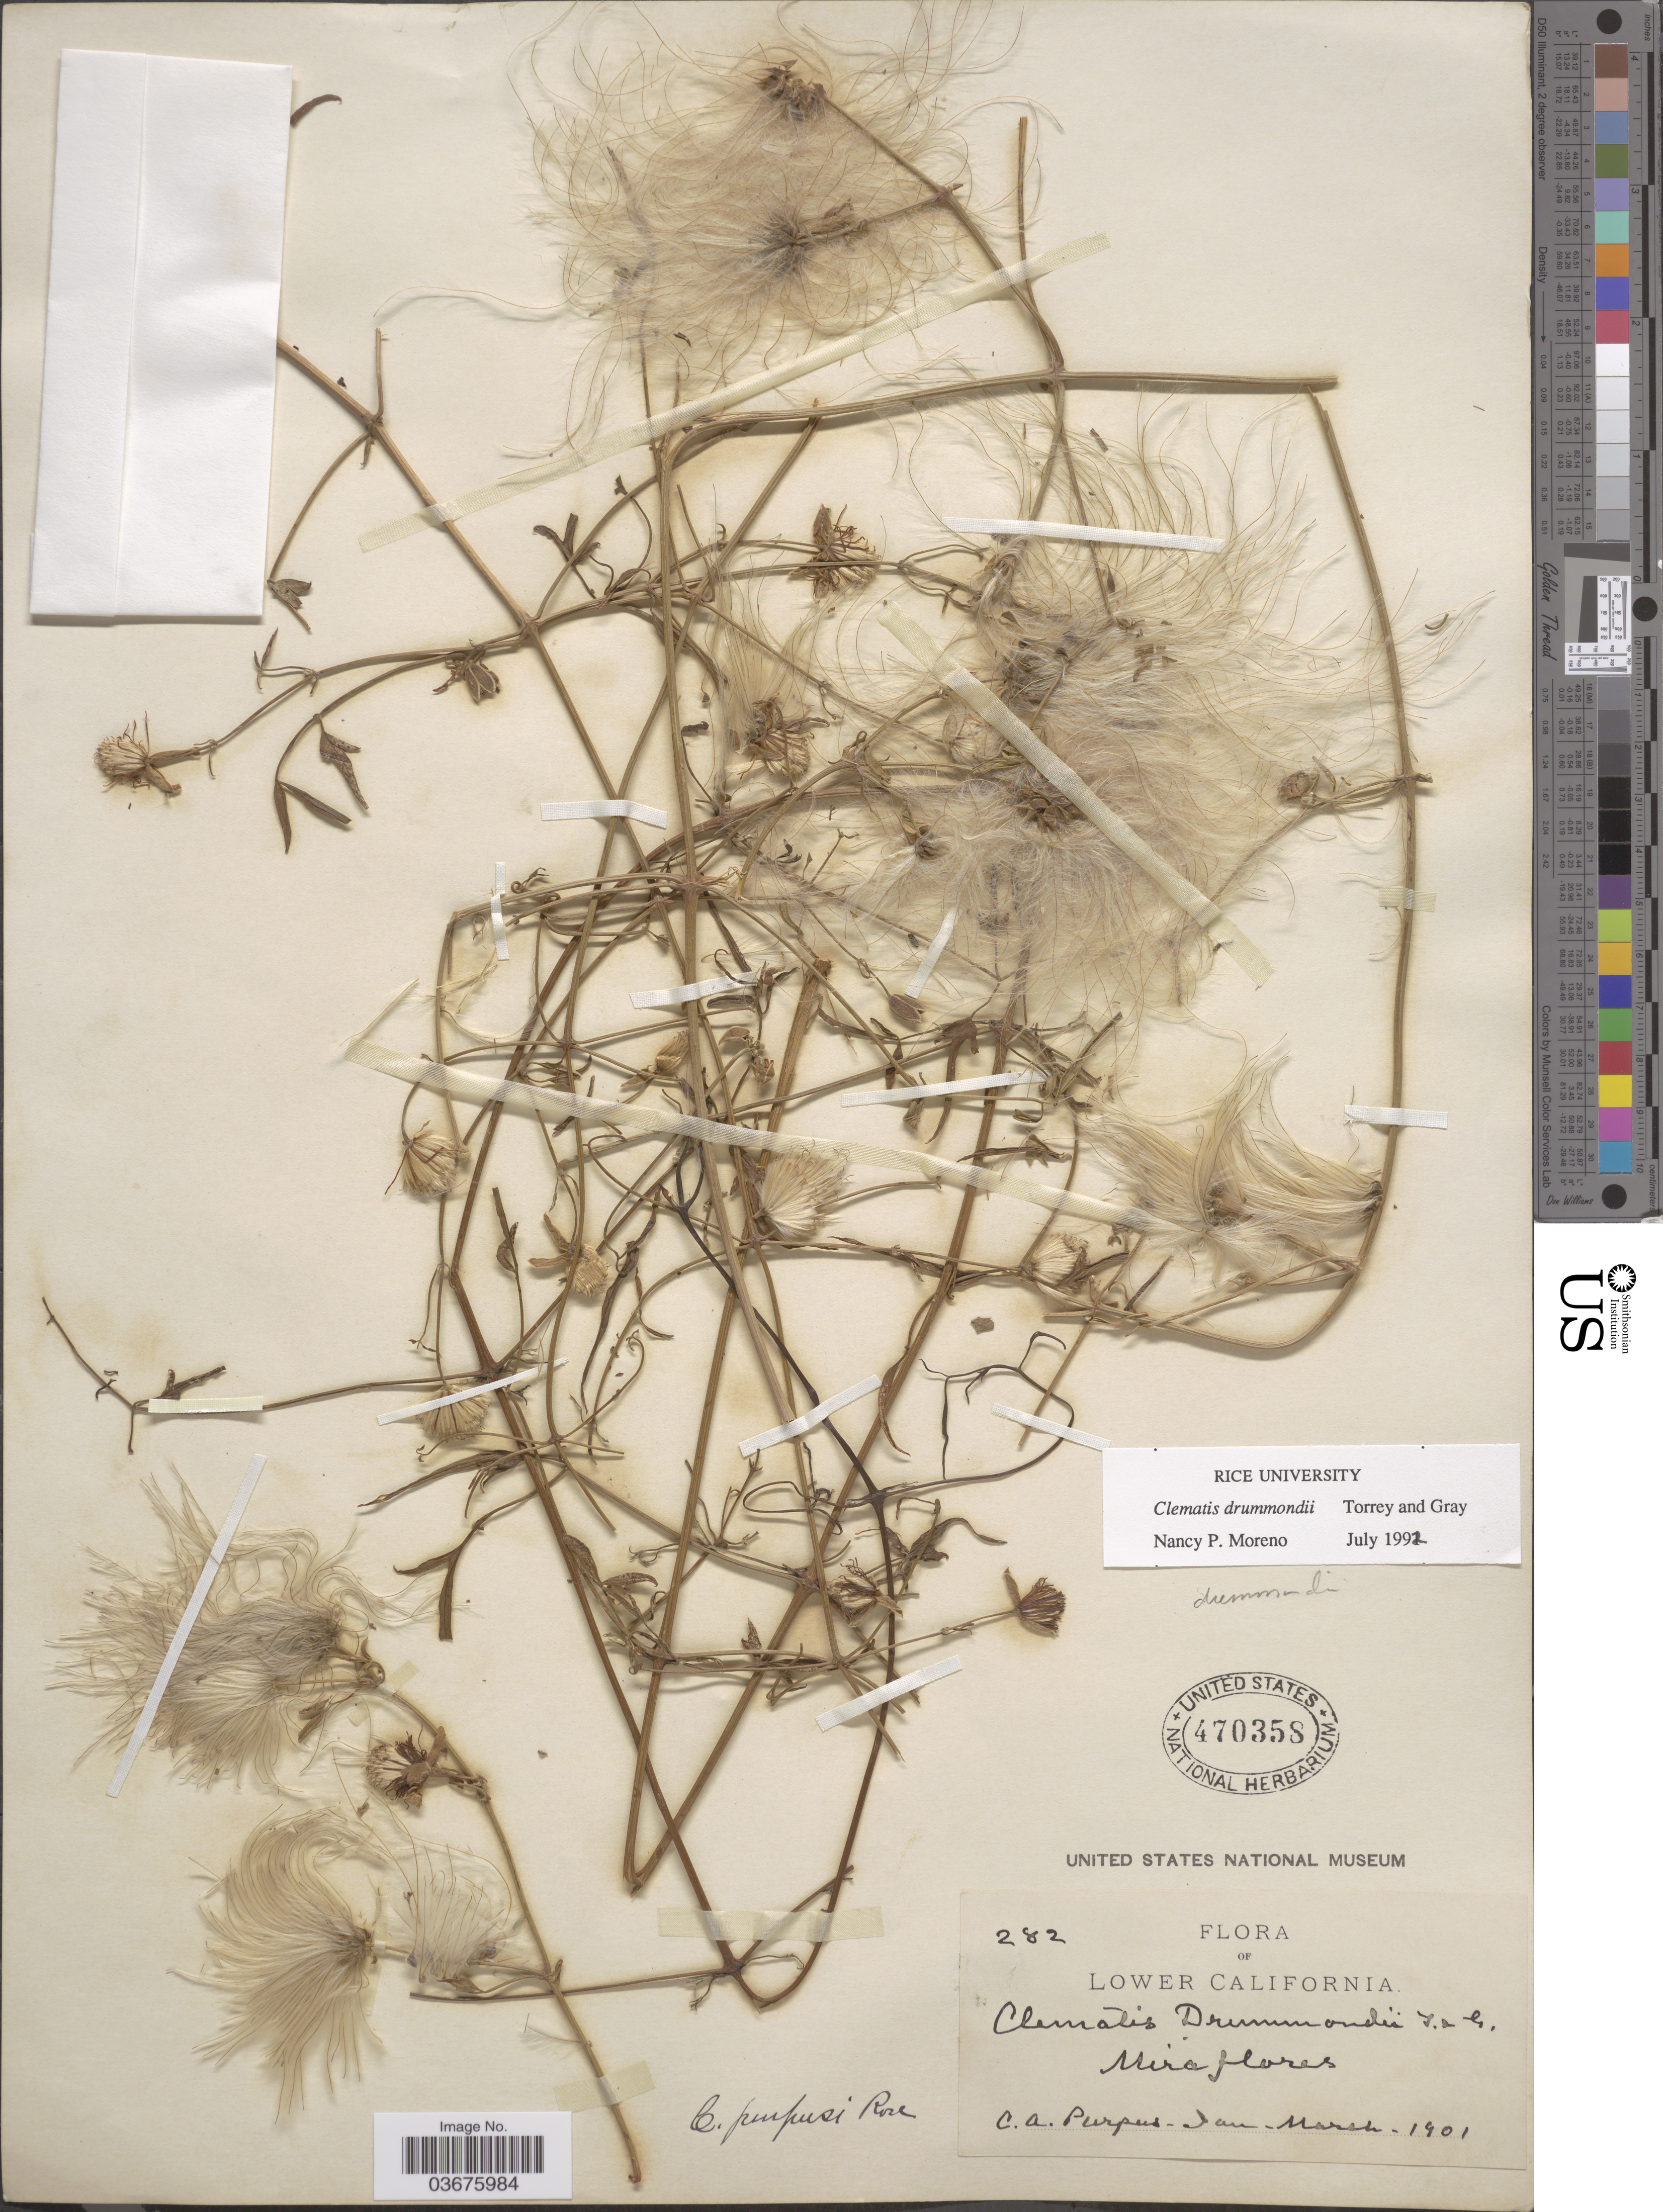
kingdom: Plantae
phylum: Tracheophyta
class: Magnoliopsida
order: Ranunculales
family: Ranunculaceae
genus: Clematis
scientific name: Clematis drummondii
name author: Torr. & A. Gray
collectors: C. A. Purpus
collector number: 282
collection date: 1901-01/1901-03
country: Mexico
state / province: Baja California Sur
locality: Lower California. Miraflores.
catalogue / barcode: US 470358